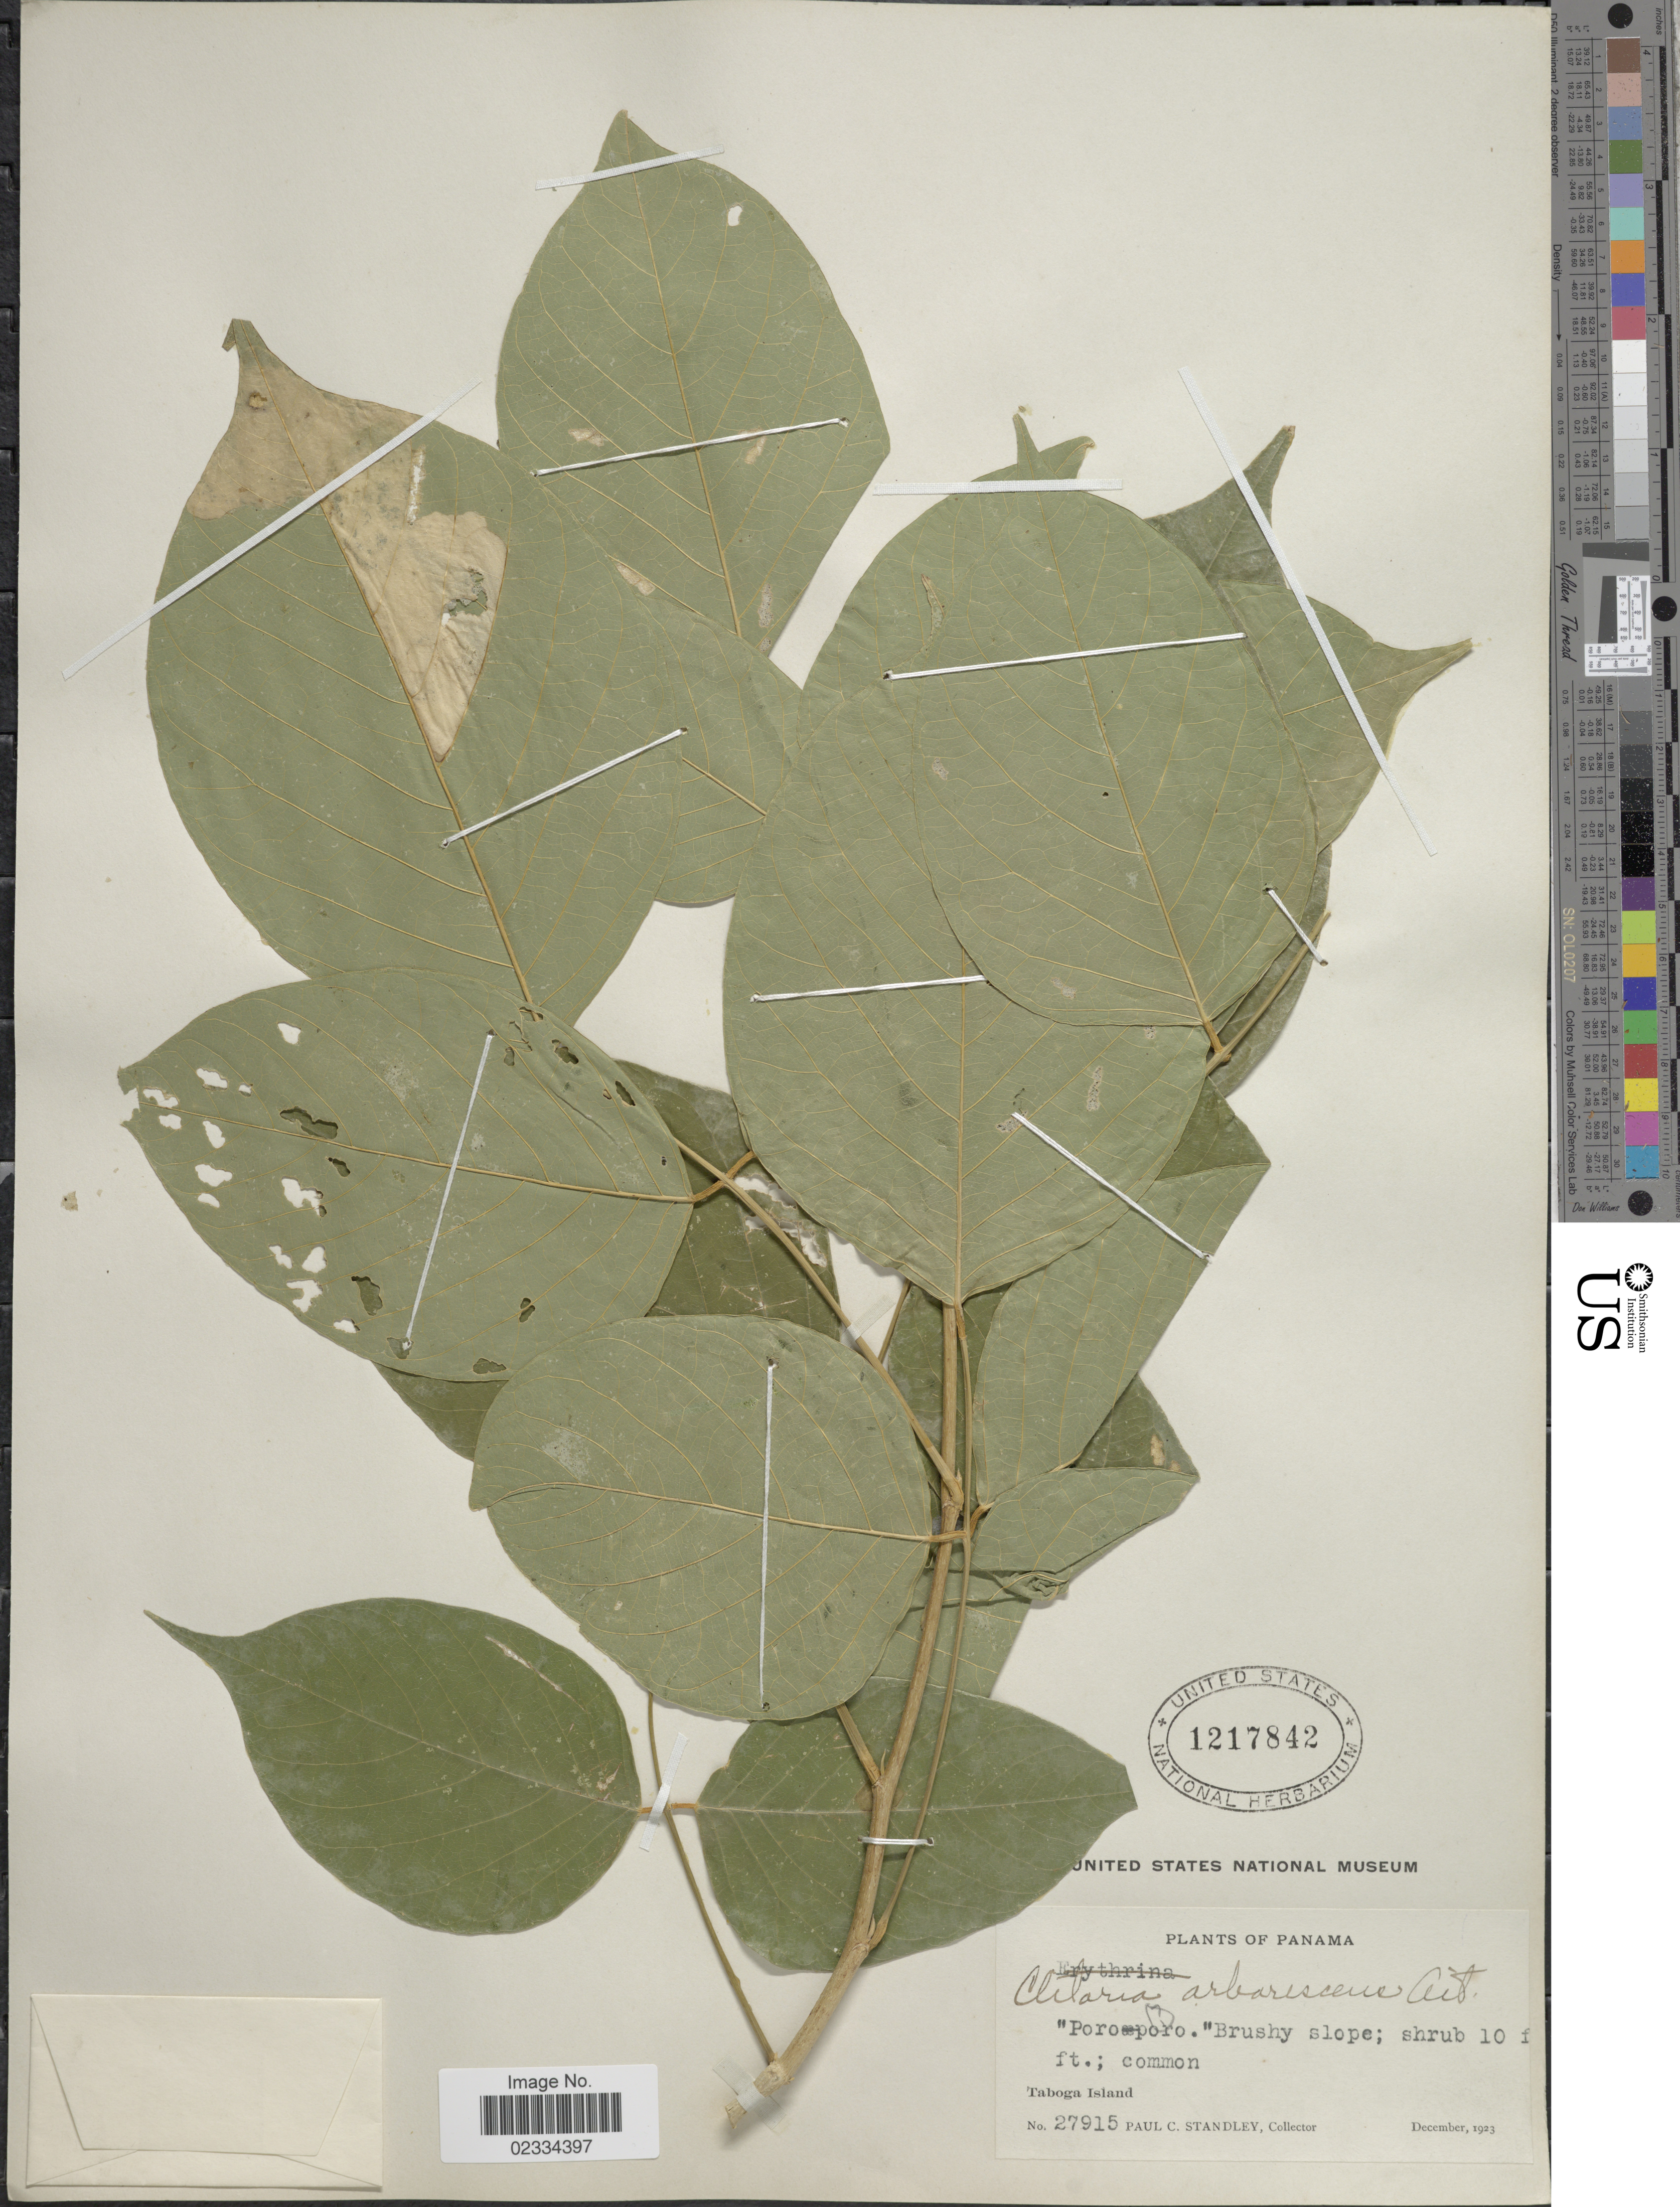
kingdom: Plantae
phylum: Tracheophyta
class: Magnoliopsida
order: Fabales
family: Fabaceae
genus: Clitoria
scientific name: Clitoria arborescens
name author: R. Br.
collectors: P. C. Standley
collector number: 27915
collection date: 1923-12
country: Panama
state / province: Panamá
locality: Taboga Island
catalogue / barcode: US 1217842